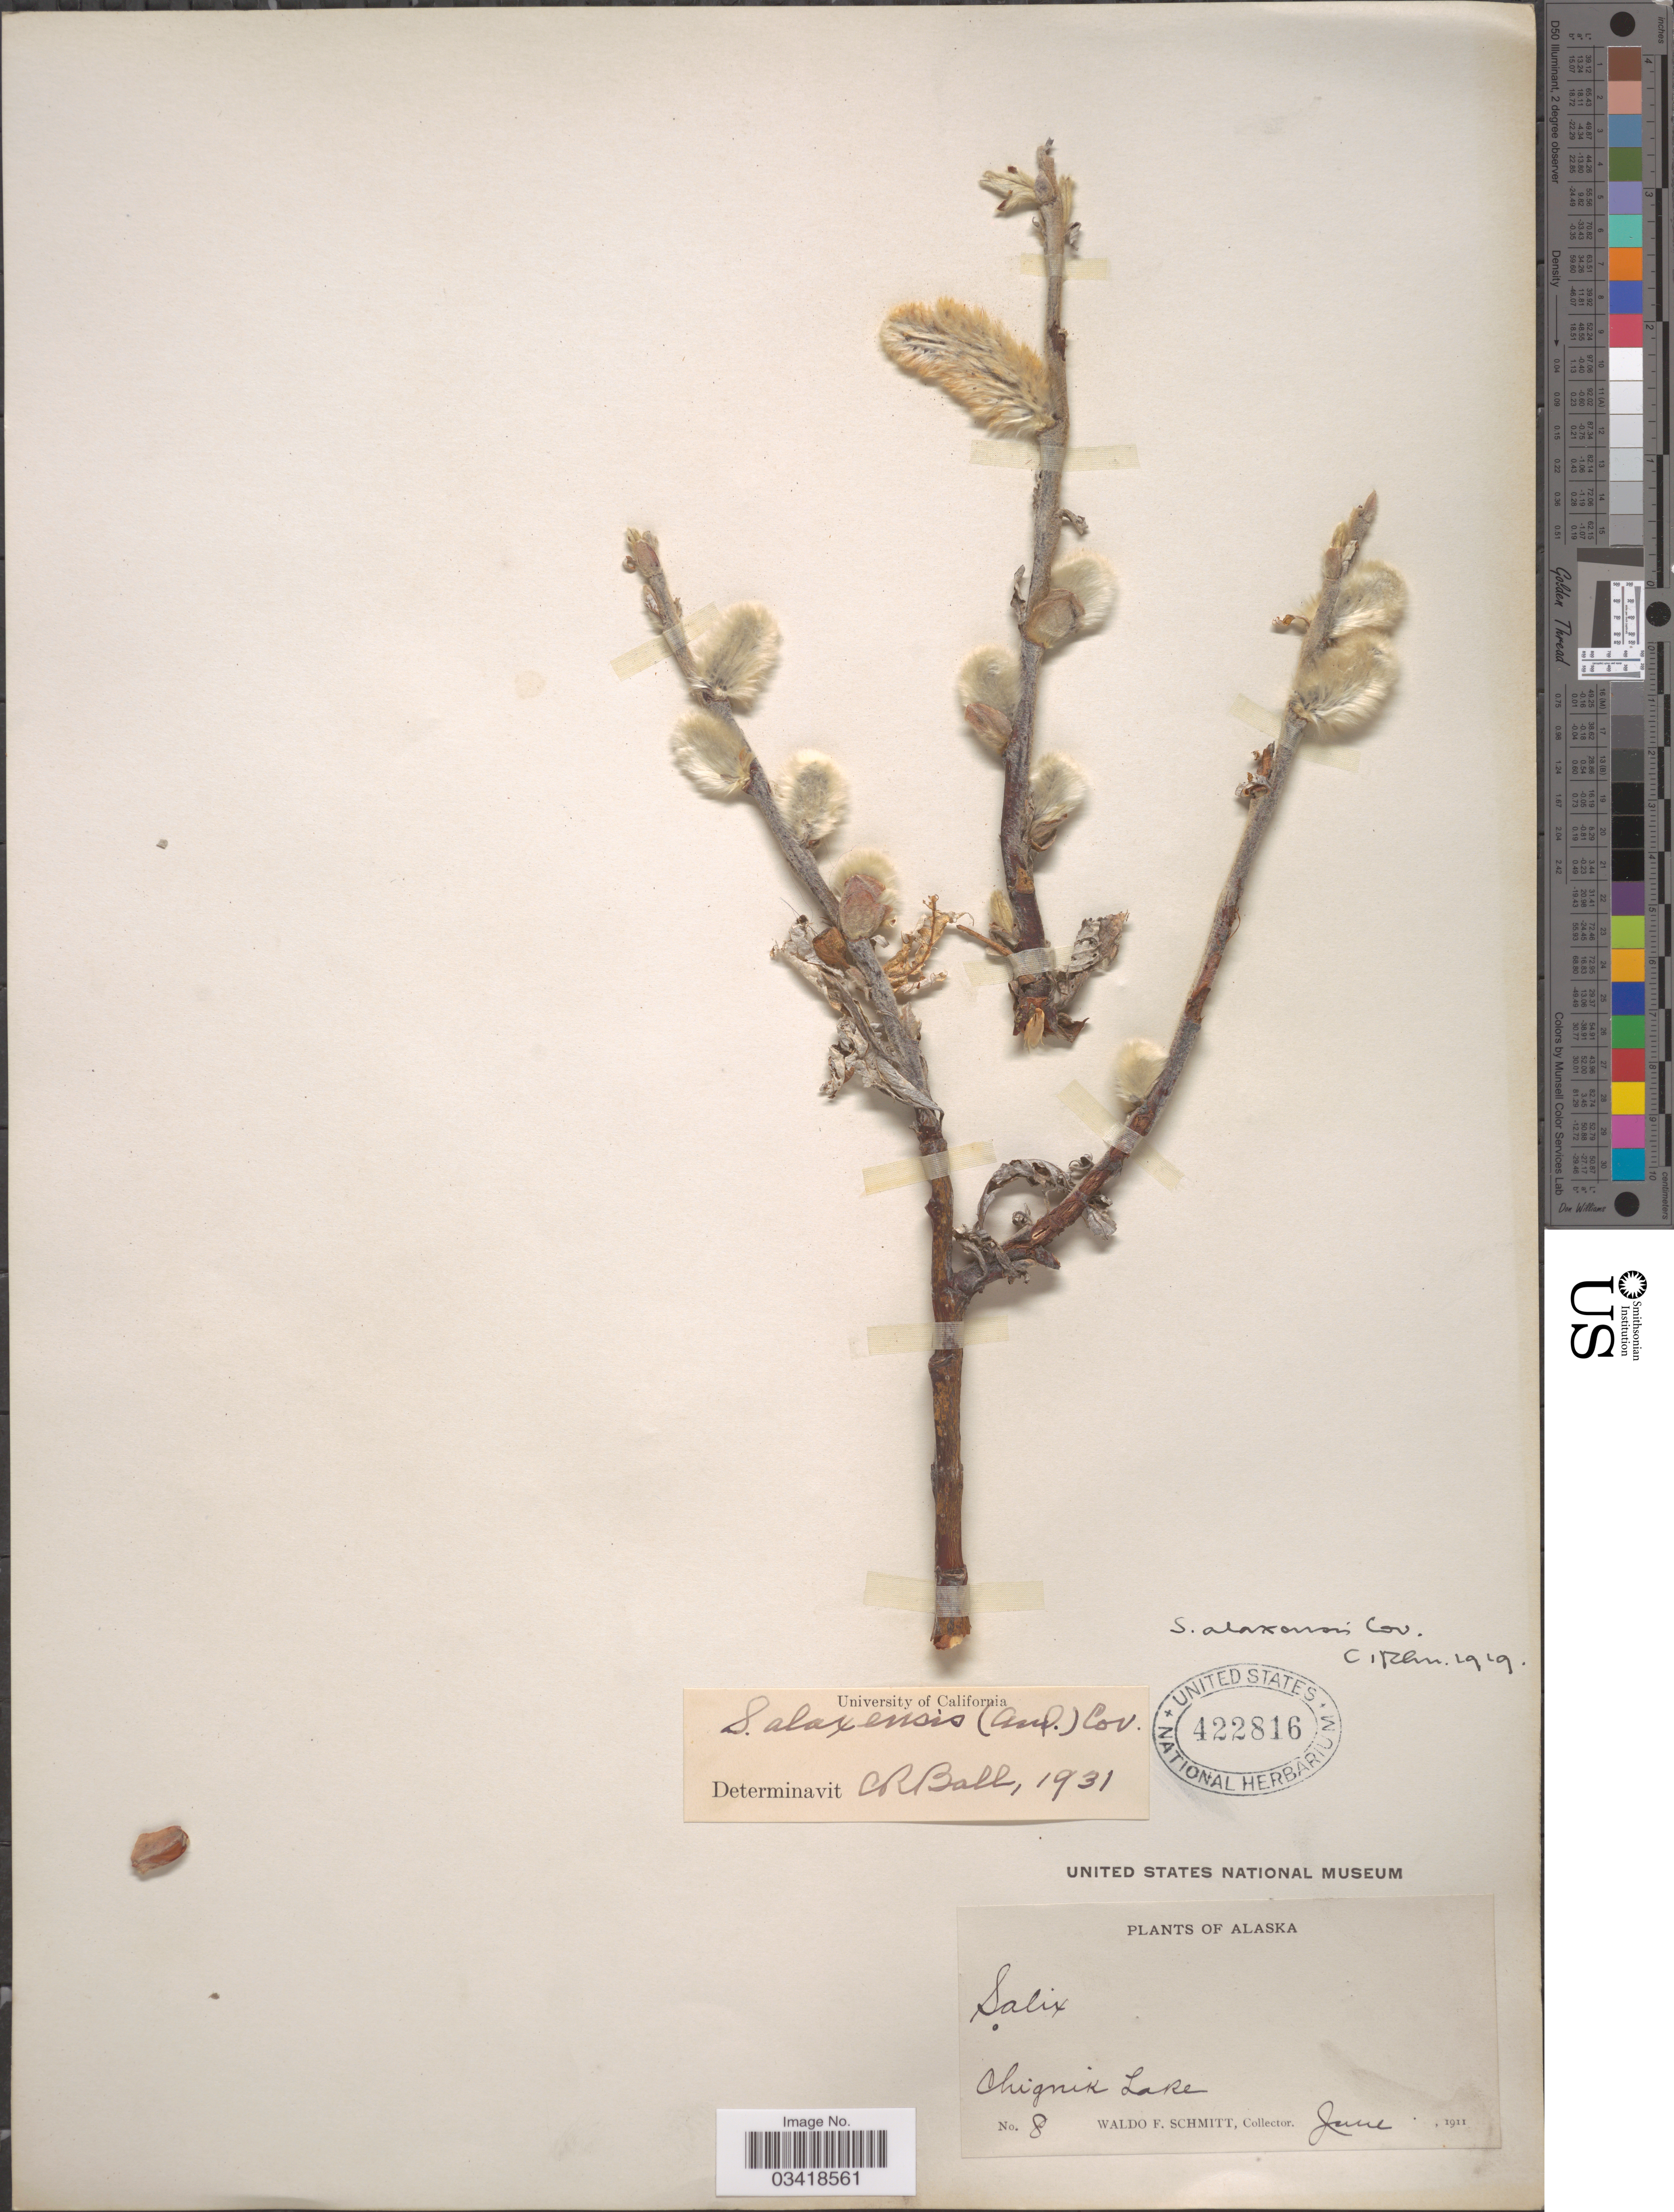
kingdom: Plantae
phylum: Tracheophyta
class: Magnoliopsida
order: Malpighiales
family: Salicaceae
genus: Salix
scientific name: Salix alaxensis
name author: (Andersson) Coville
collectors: W. F. Schmitt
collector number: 8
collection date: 1911-06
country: United States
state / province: Alaska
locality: Chignik Lake.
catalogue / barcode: US 422816